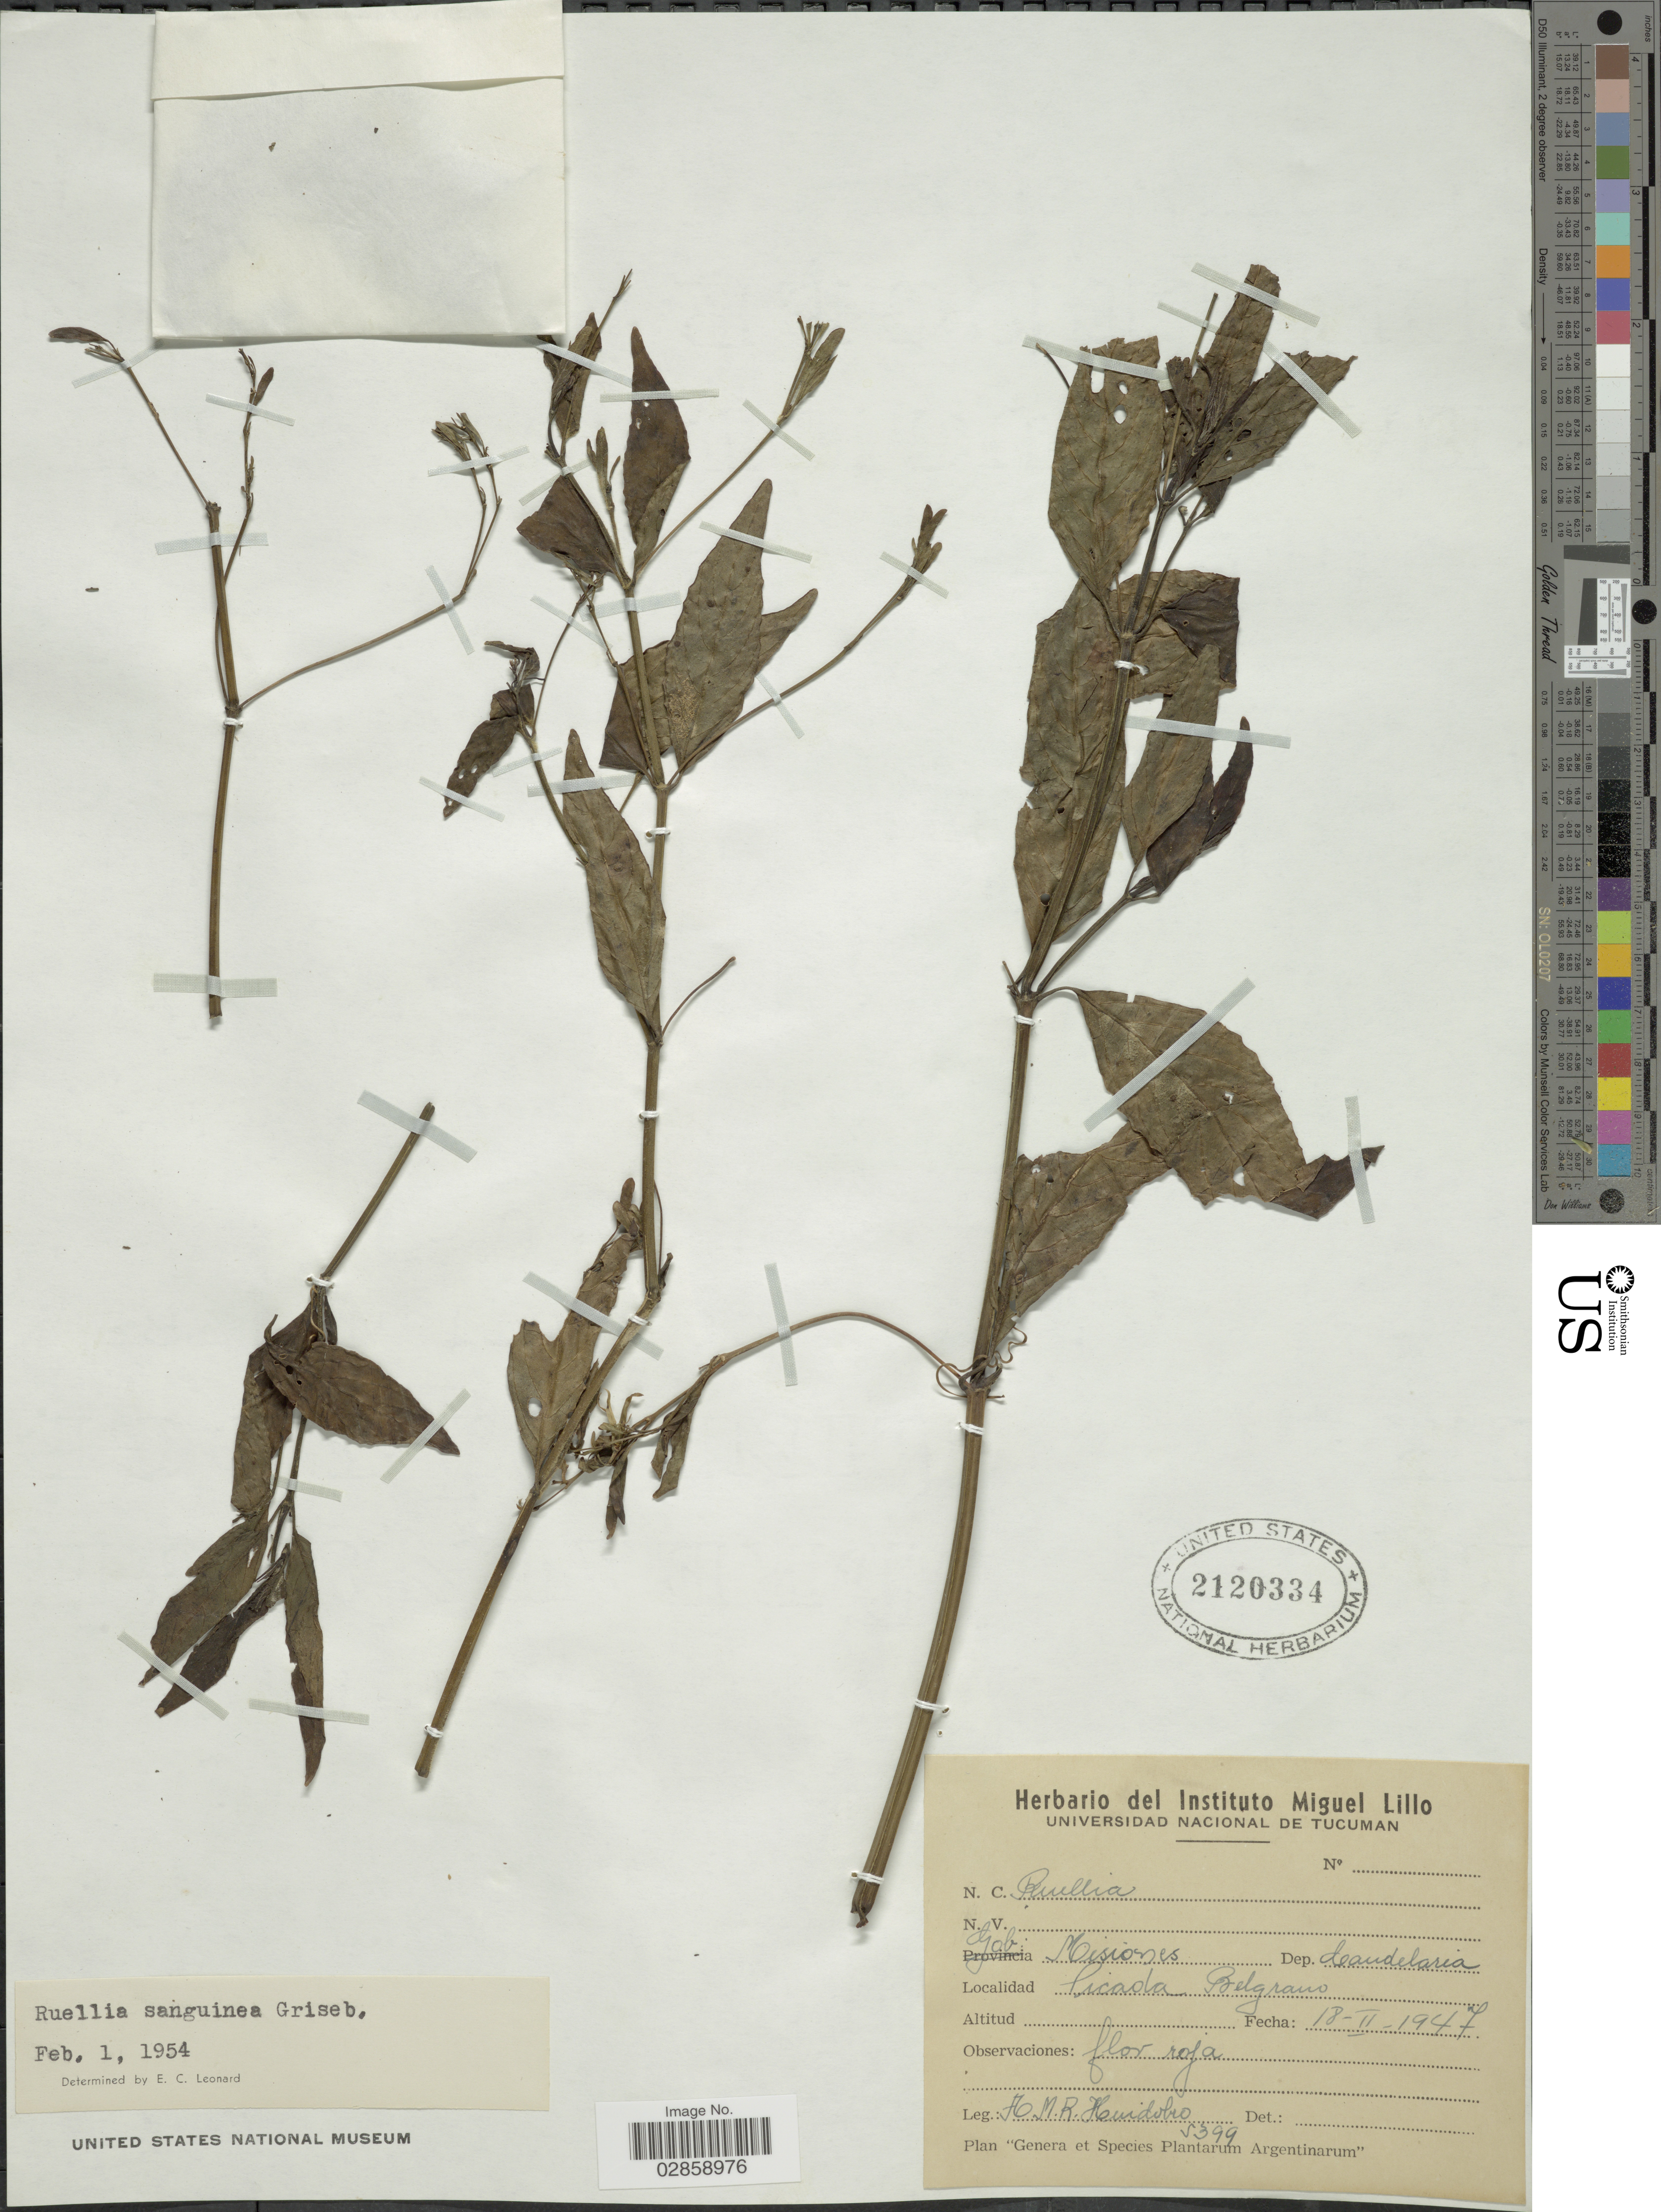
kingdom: Plantae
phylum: Tracheophyta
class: Magnoliopsida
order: Lamiales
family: Acanthaceae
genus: Ruellia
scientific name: Ruellia angustiflora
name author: (Nees) Lindau ex Rambo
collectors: A. M. R. Huidobro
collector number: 5399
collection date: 1947-02-18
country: Argentina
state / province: Misiones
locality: Gob. Misiones. Dep. Candelaria. Picada Belgrano.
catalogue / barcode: US 2120334